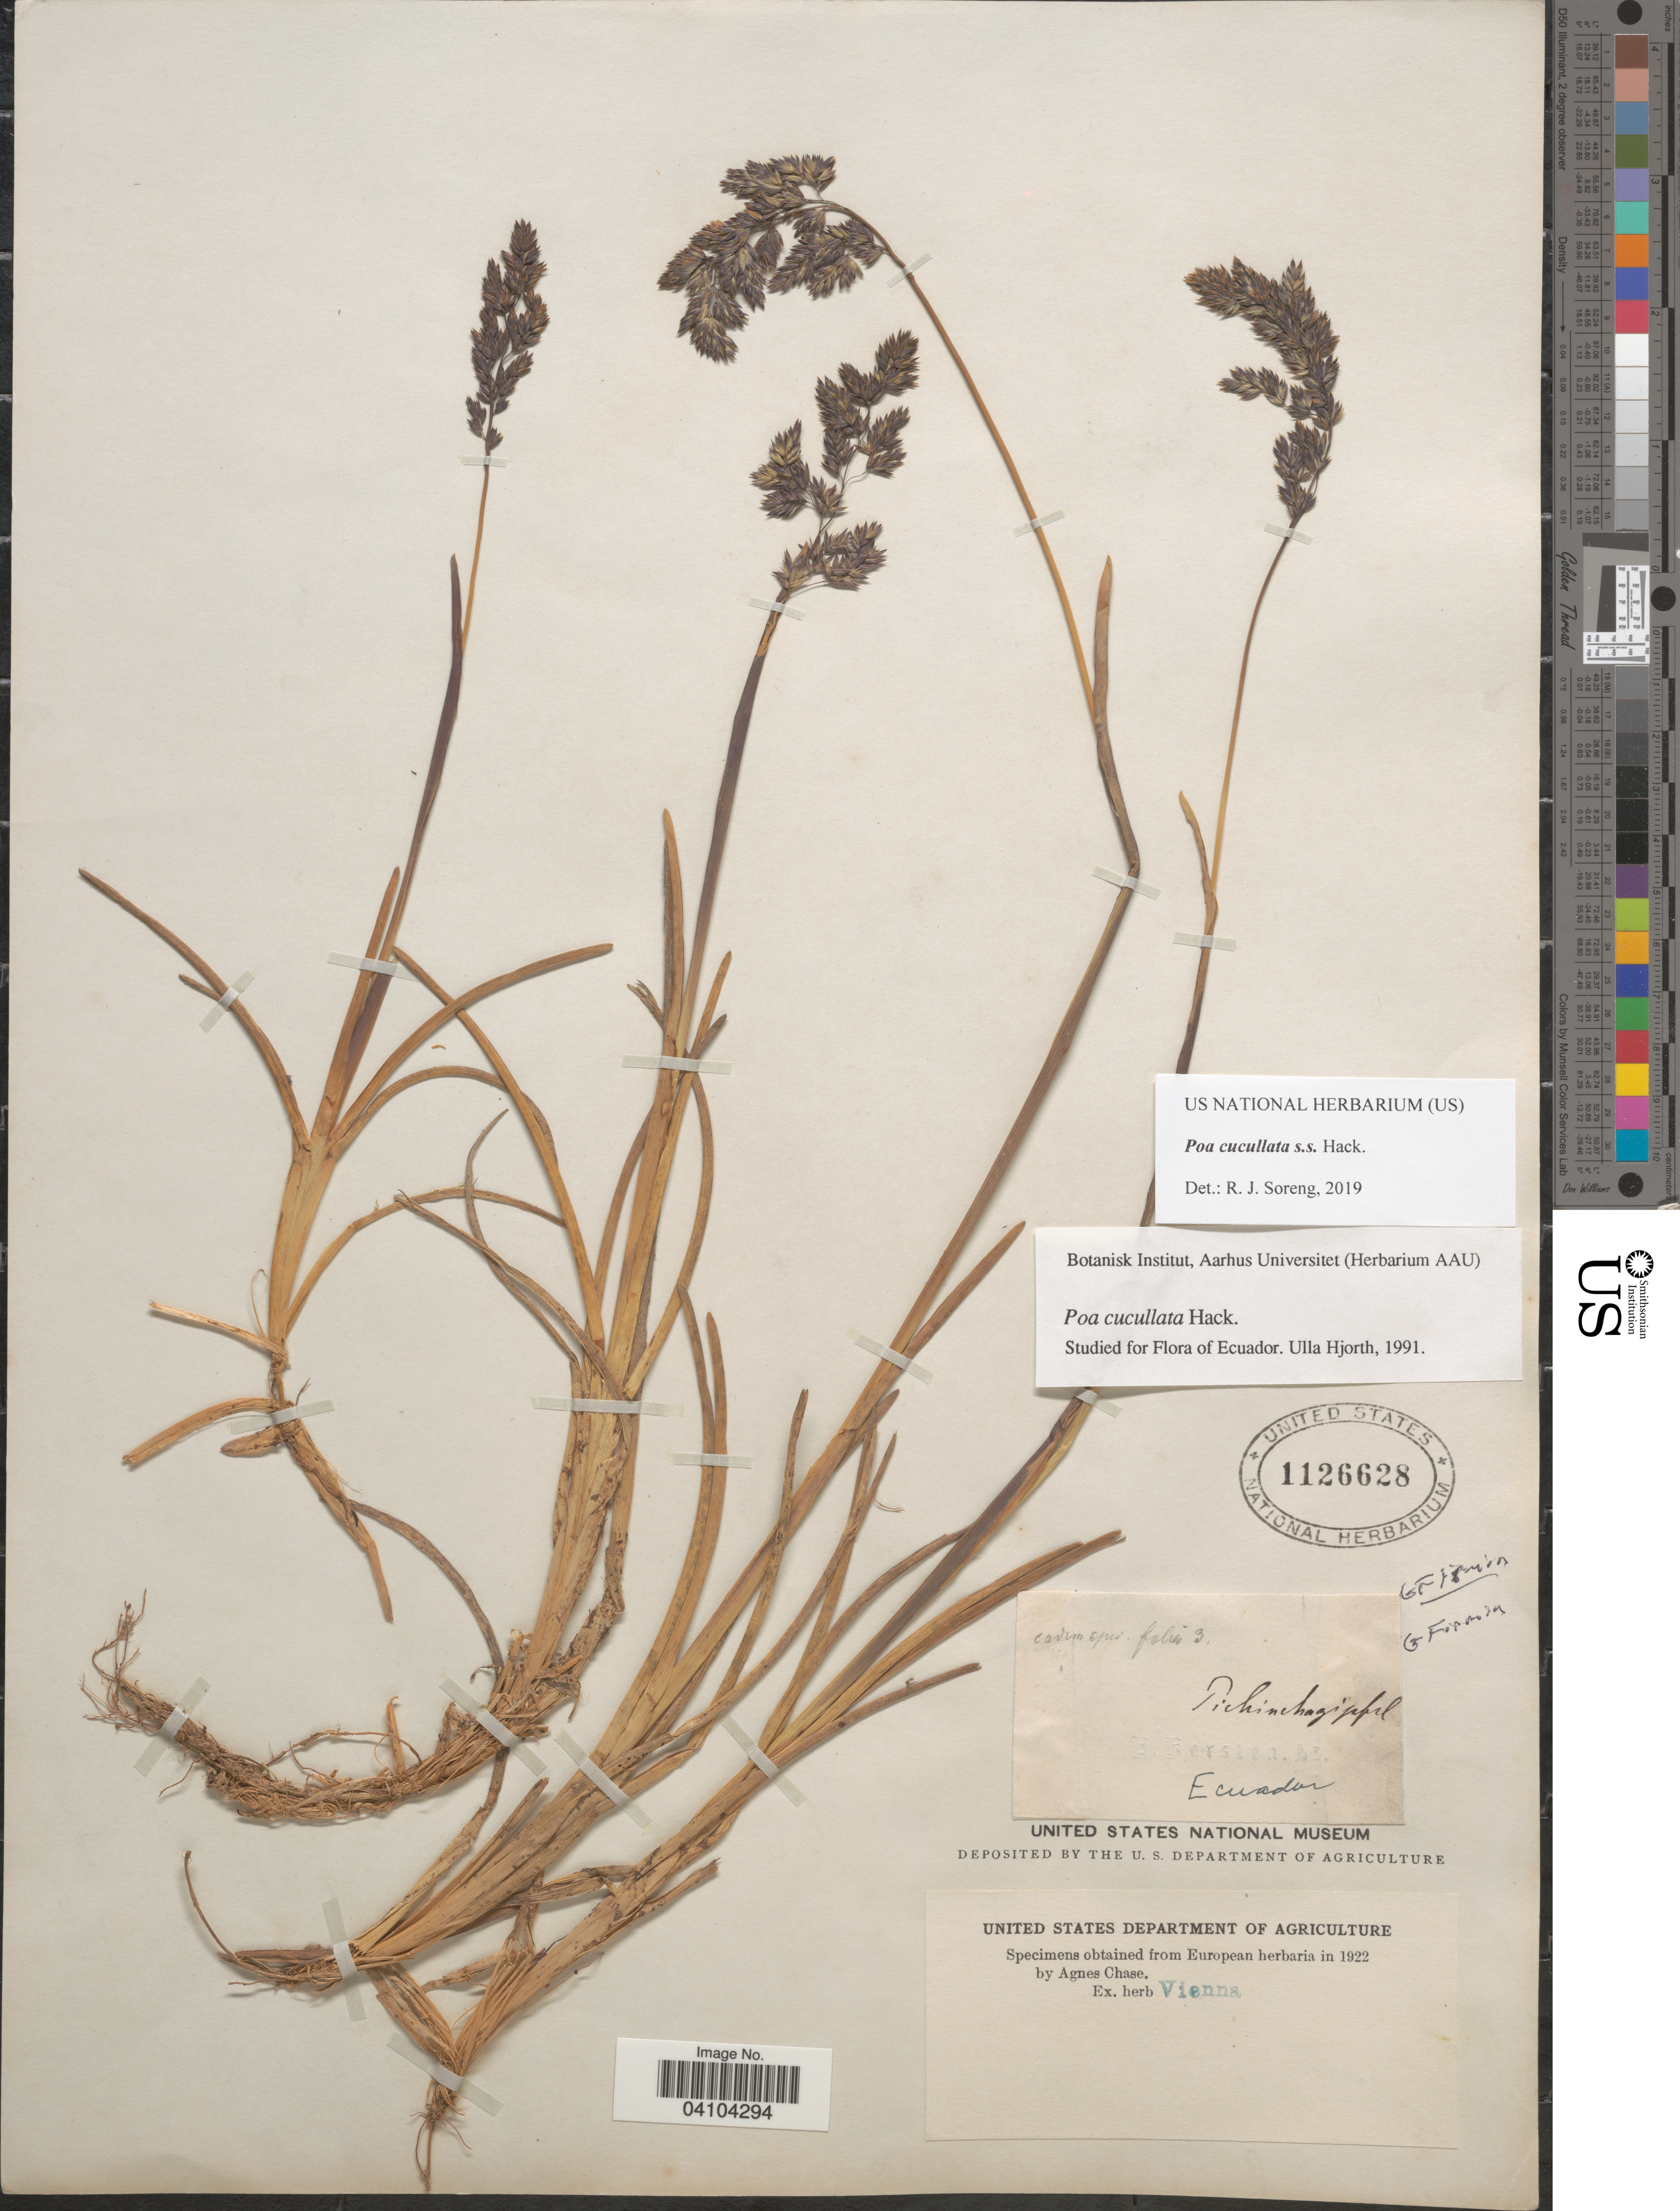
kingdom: Plantae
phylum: Tracheophyta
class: Liliopsida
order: Poales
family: Poaceae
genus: Poa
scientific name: Poa cucullata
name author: Hack.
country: Ecuador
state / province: Pichincha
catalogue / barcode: US 1126628